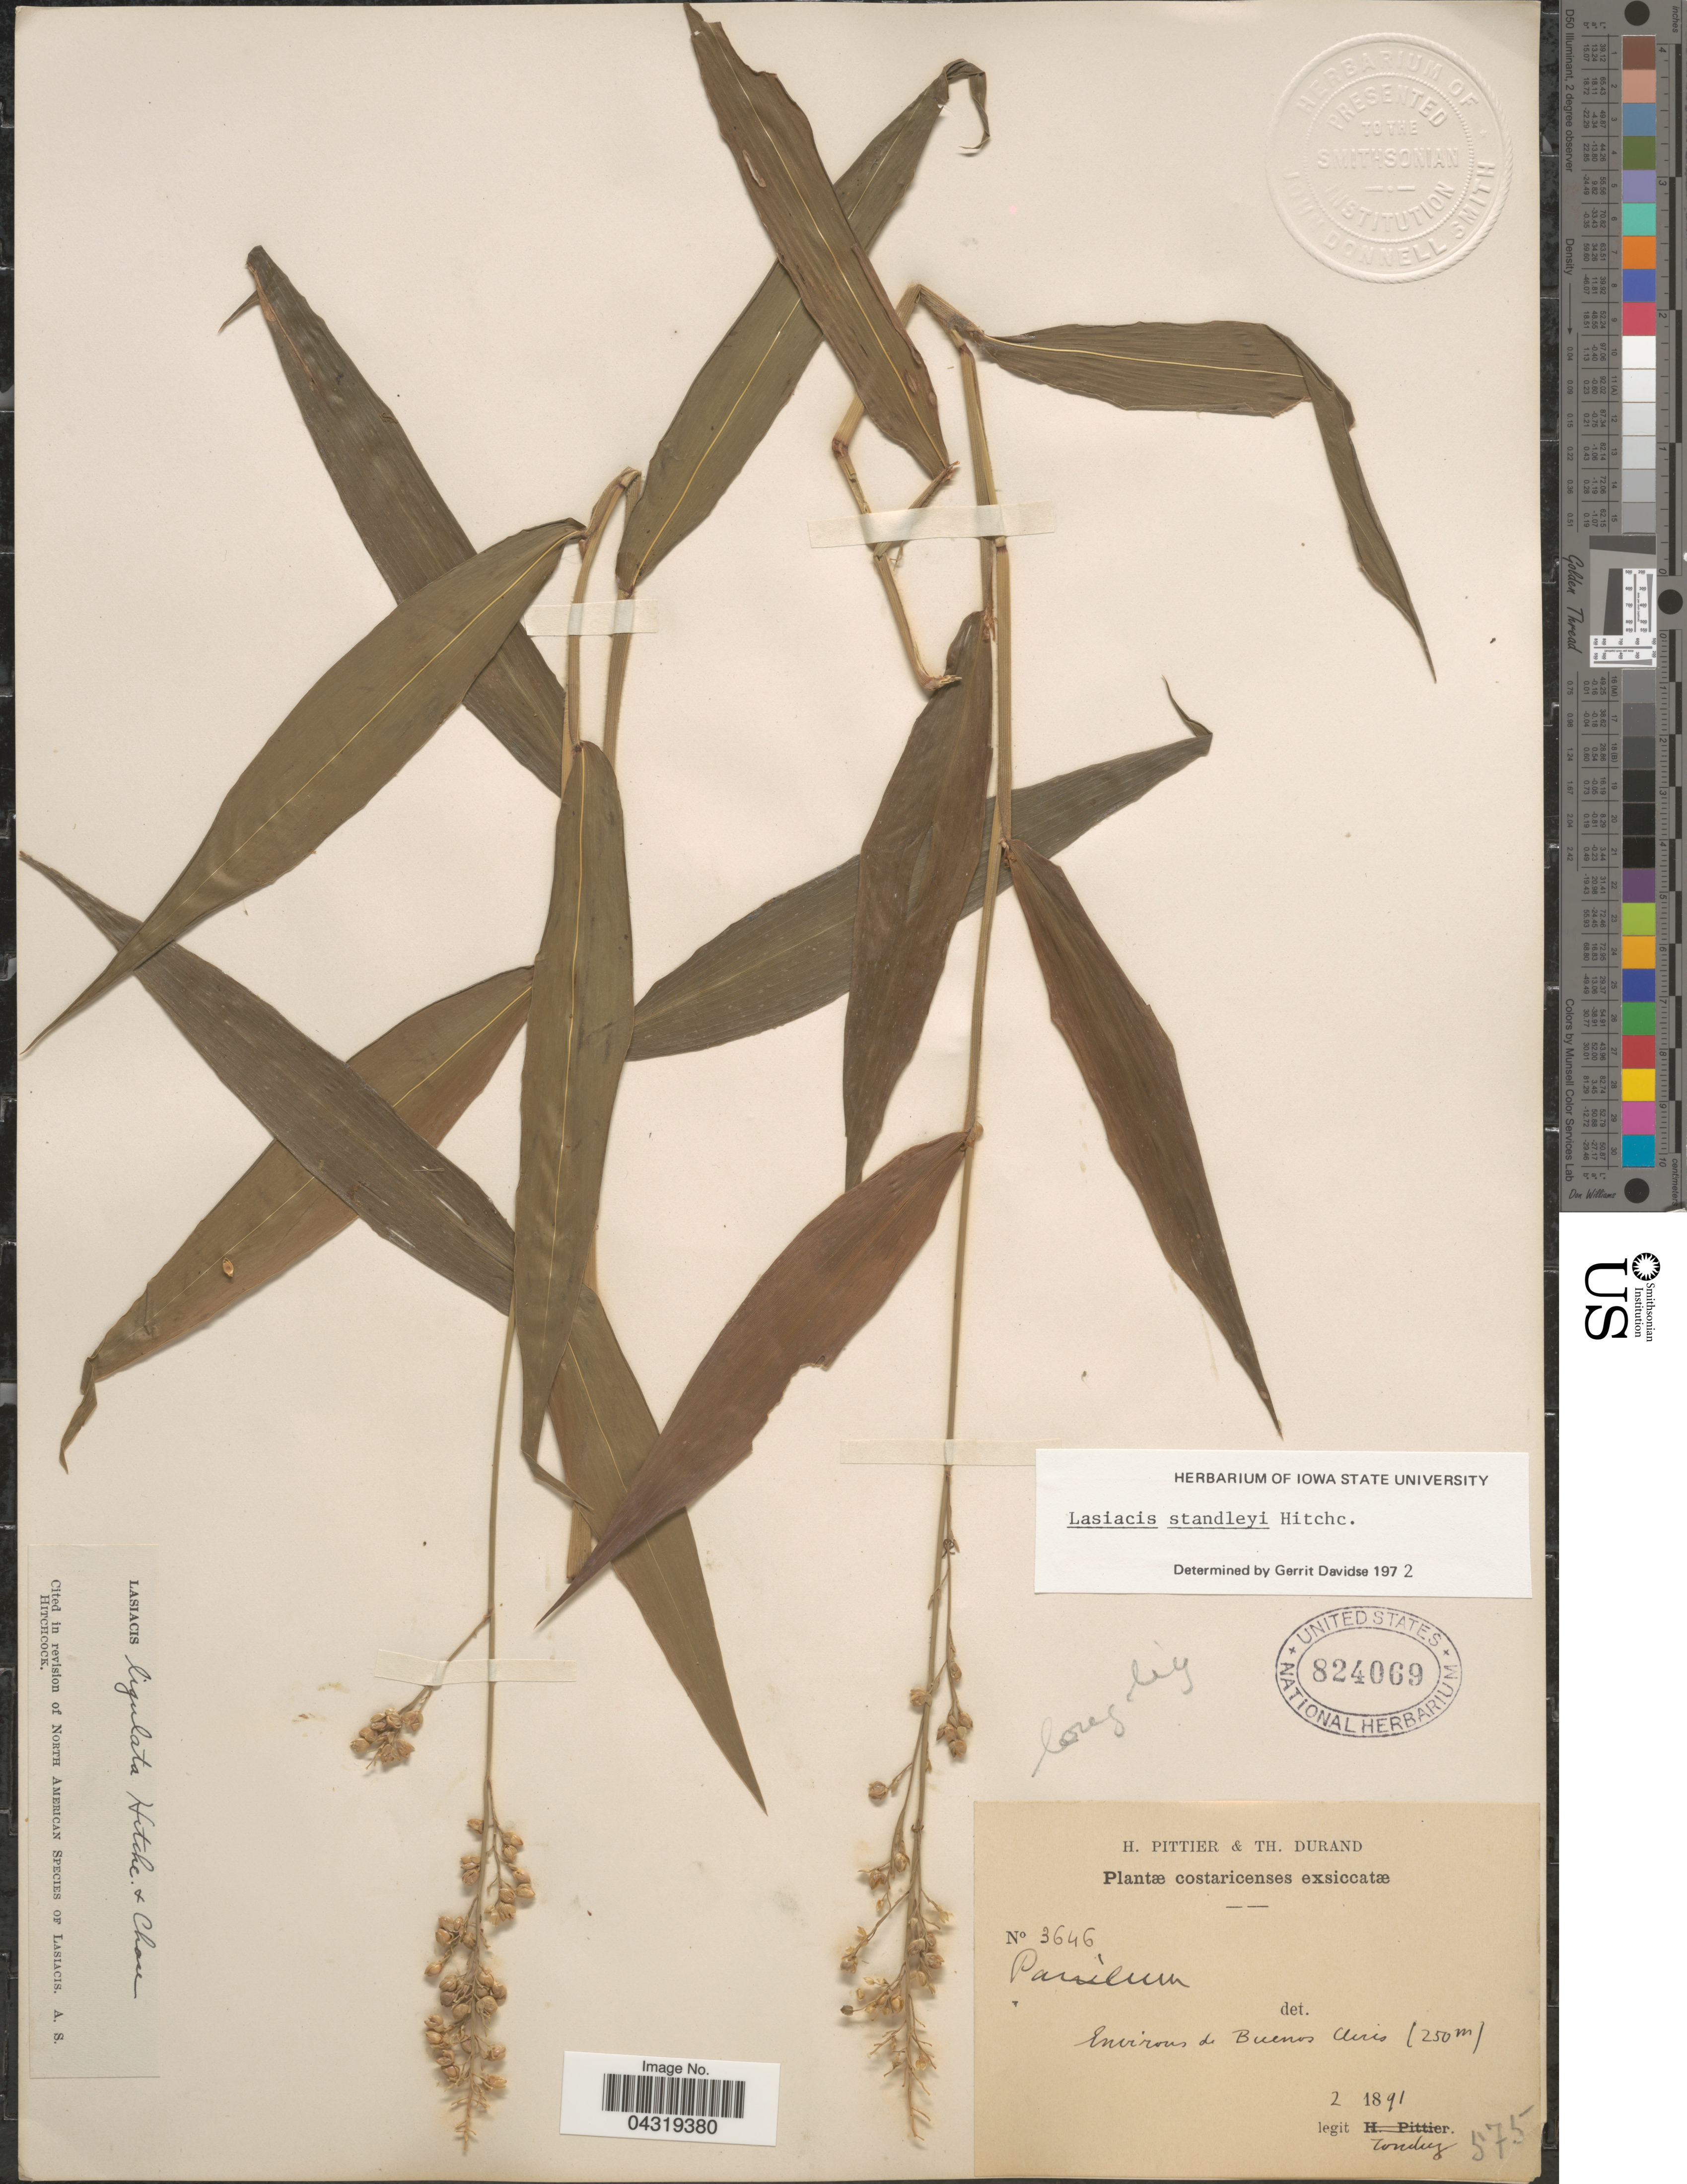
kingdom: Plantae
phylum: Tracheophyta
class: Liliopsida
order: Poales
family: Poaceae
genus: Lasiacis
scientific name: Lasiacis standleyi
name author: Hitchc.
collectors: Tonduz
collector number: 3646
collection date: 1891-02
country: Argentina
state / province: Buenos Aires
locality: Environs de Buenos Aires.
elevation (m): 250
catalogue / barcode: US 824069